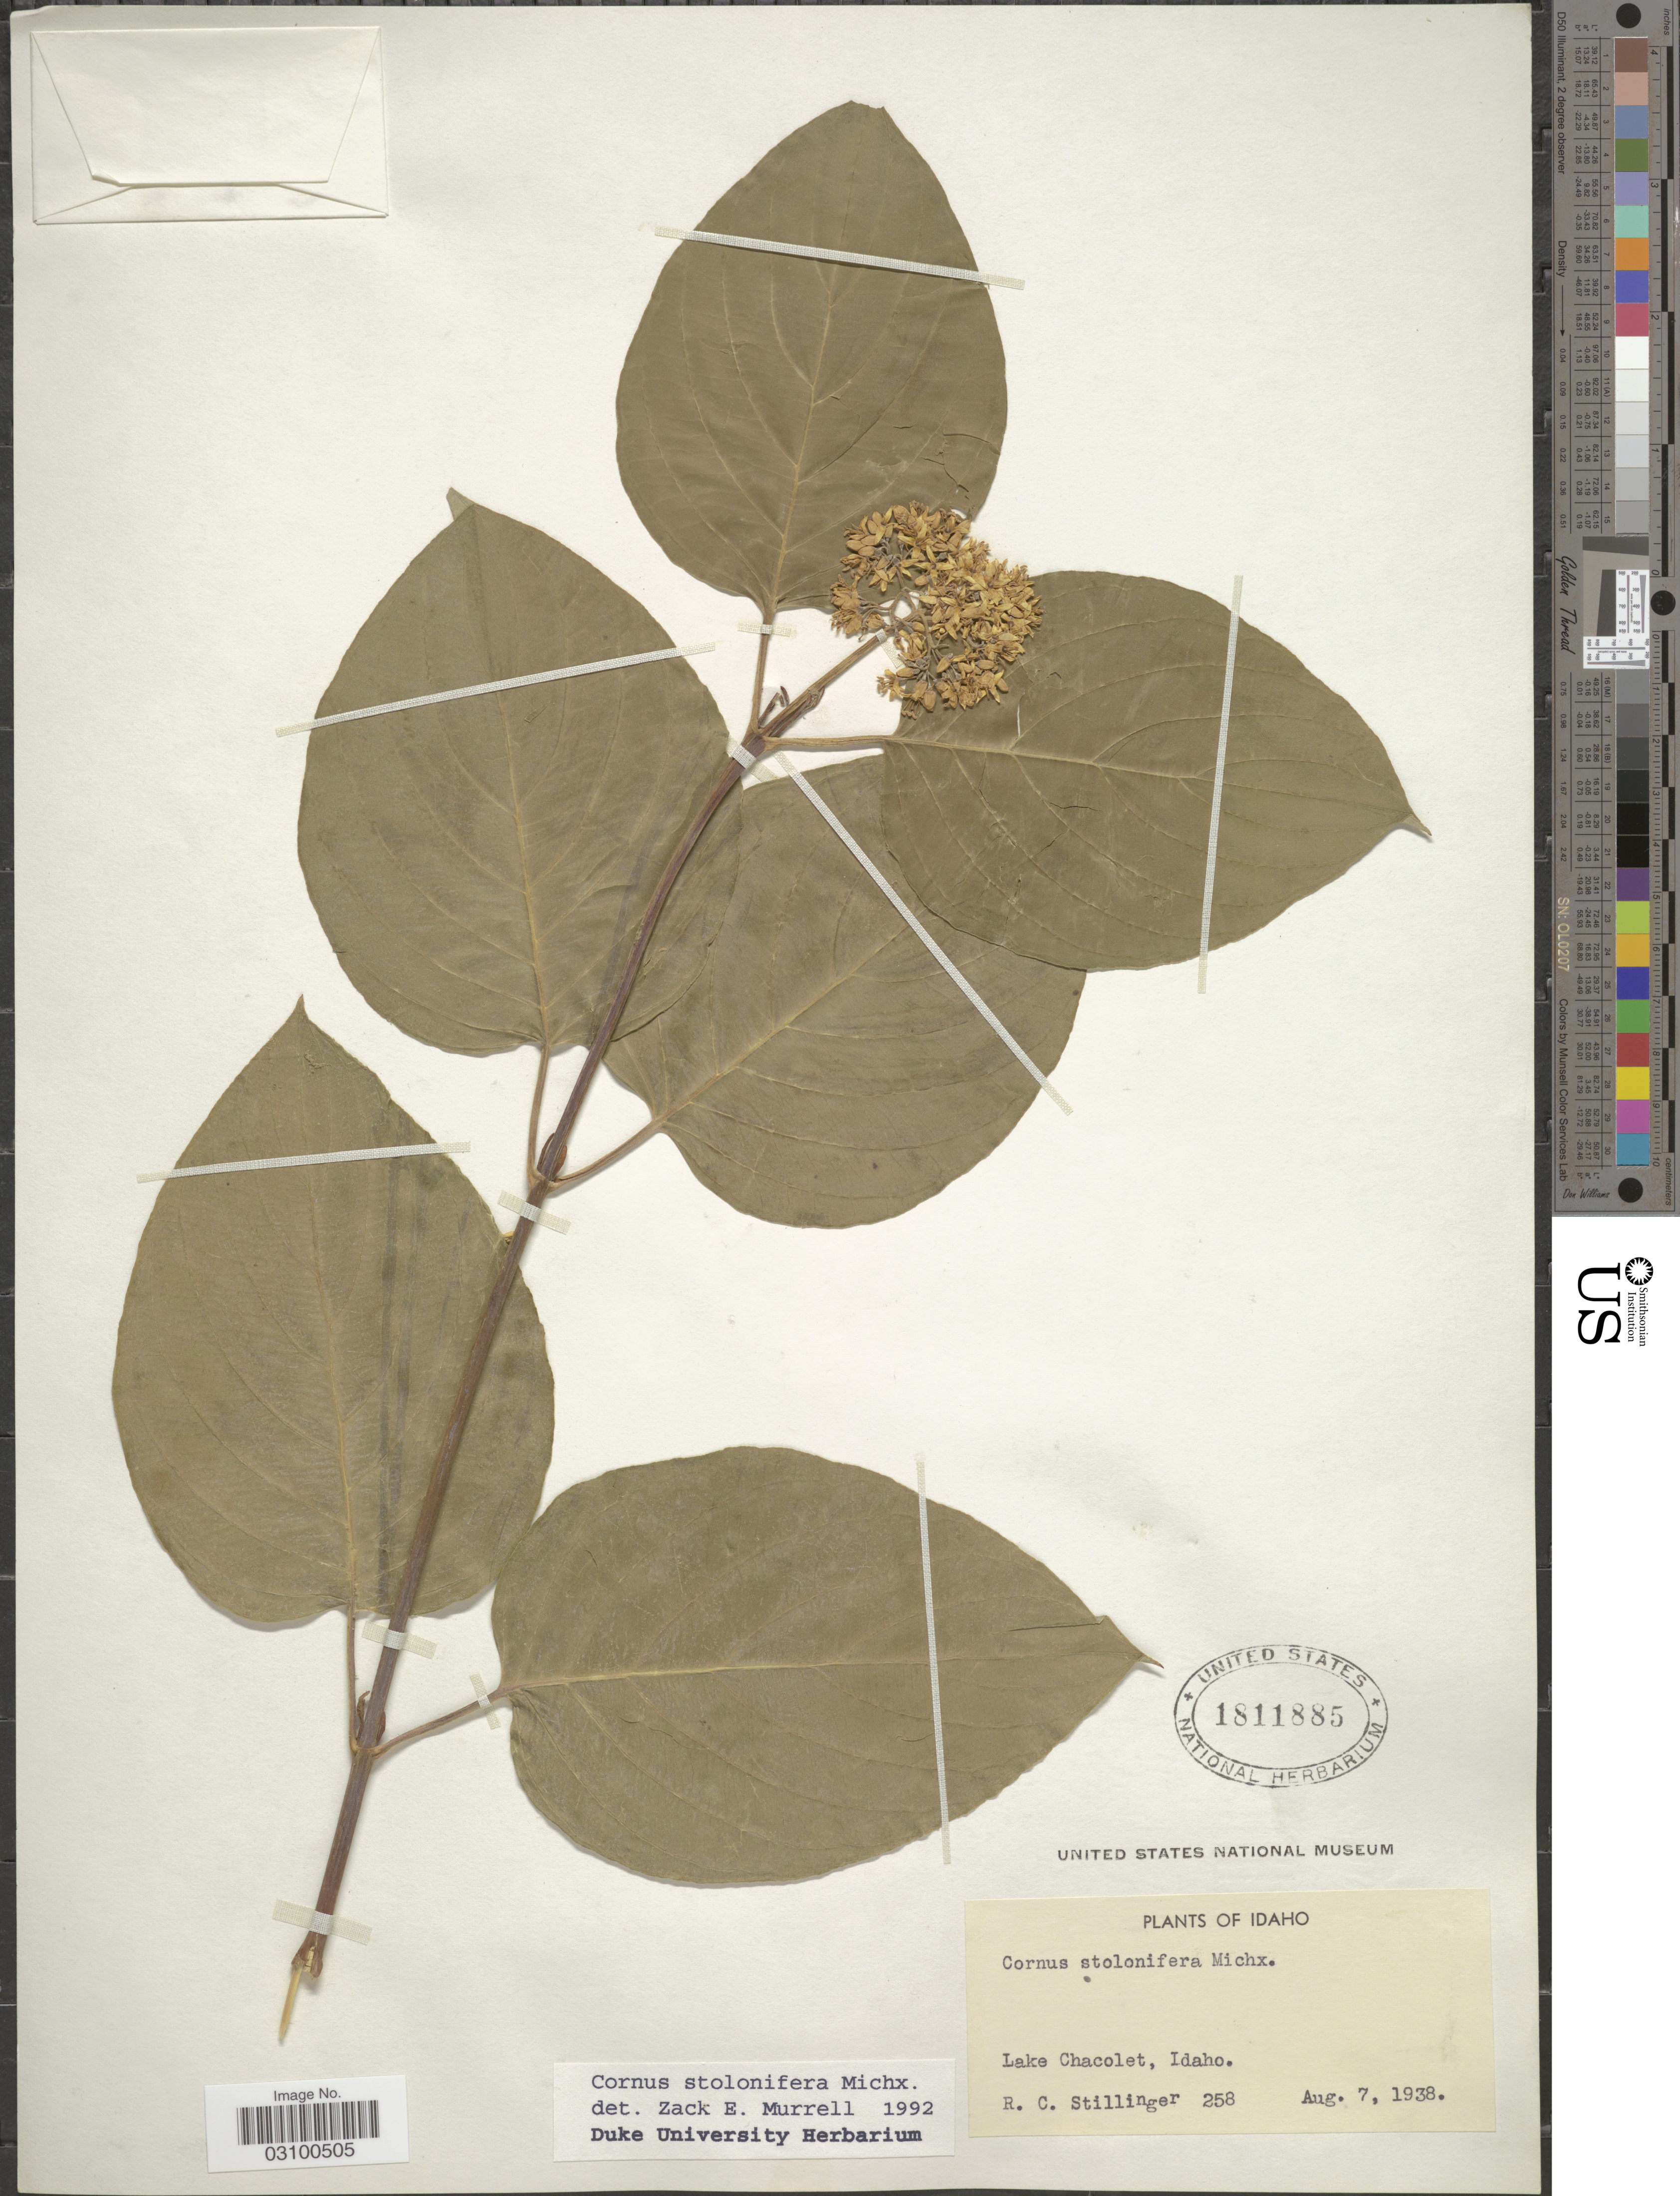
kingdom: Plantae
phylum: Tracheophyta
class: Magnoliopsida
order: Cornales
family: Cornaceae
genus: Cornus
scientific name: Cornus sericea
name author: L.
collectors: R. Stillinger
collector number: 258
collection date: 1938-08-07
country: United States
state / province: Idaho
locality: Lake Chacolet.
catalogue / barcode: US 1811885